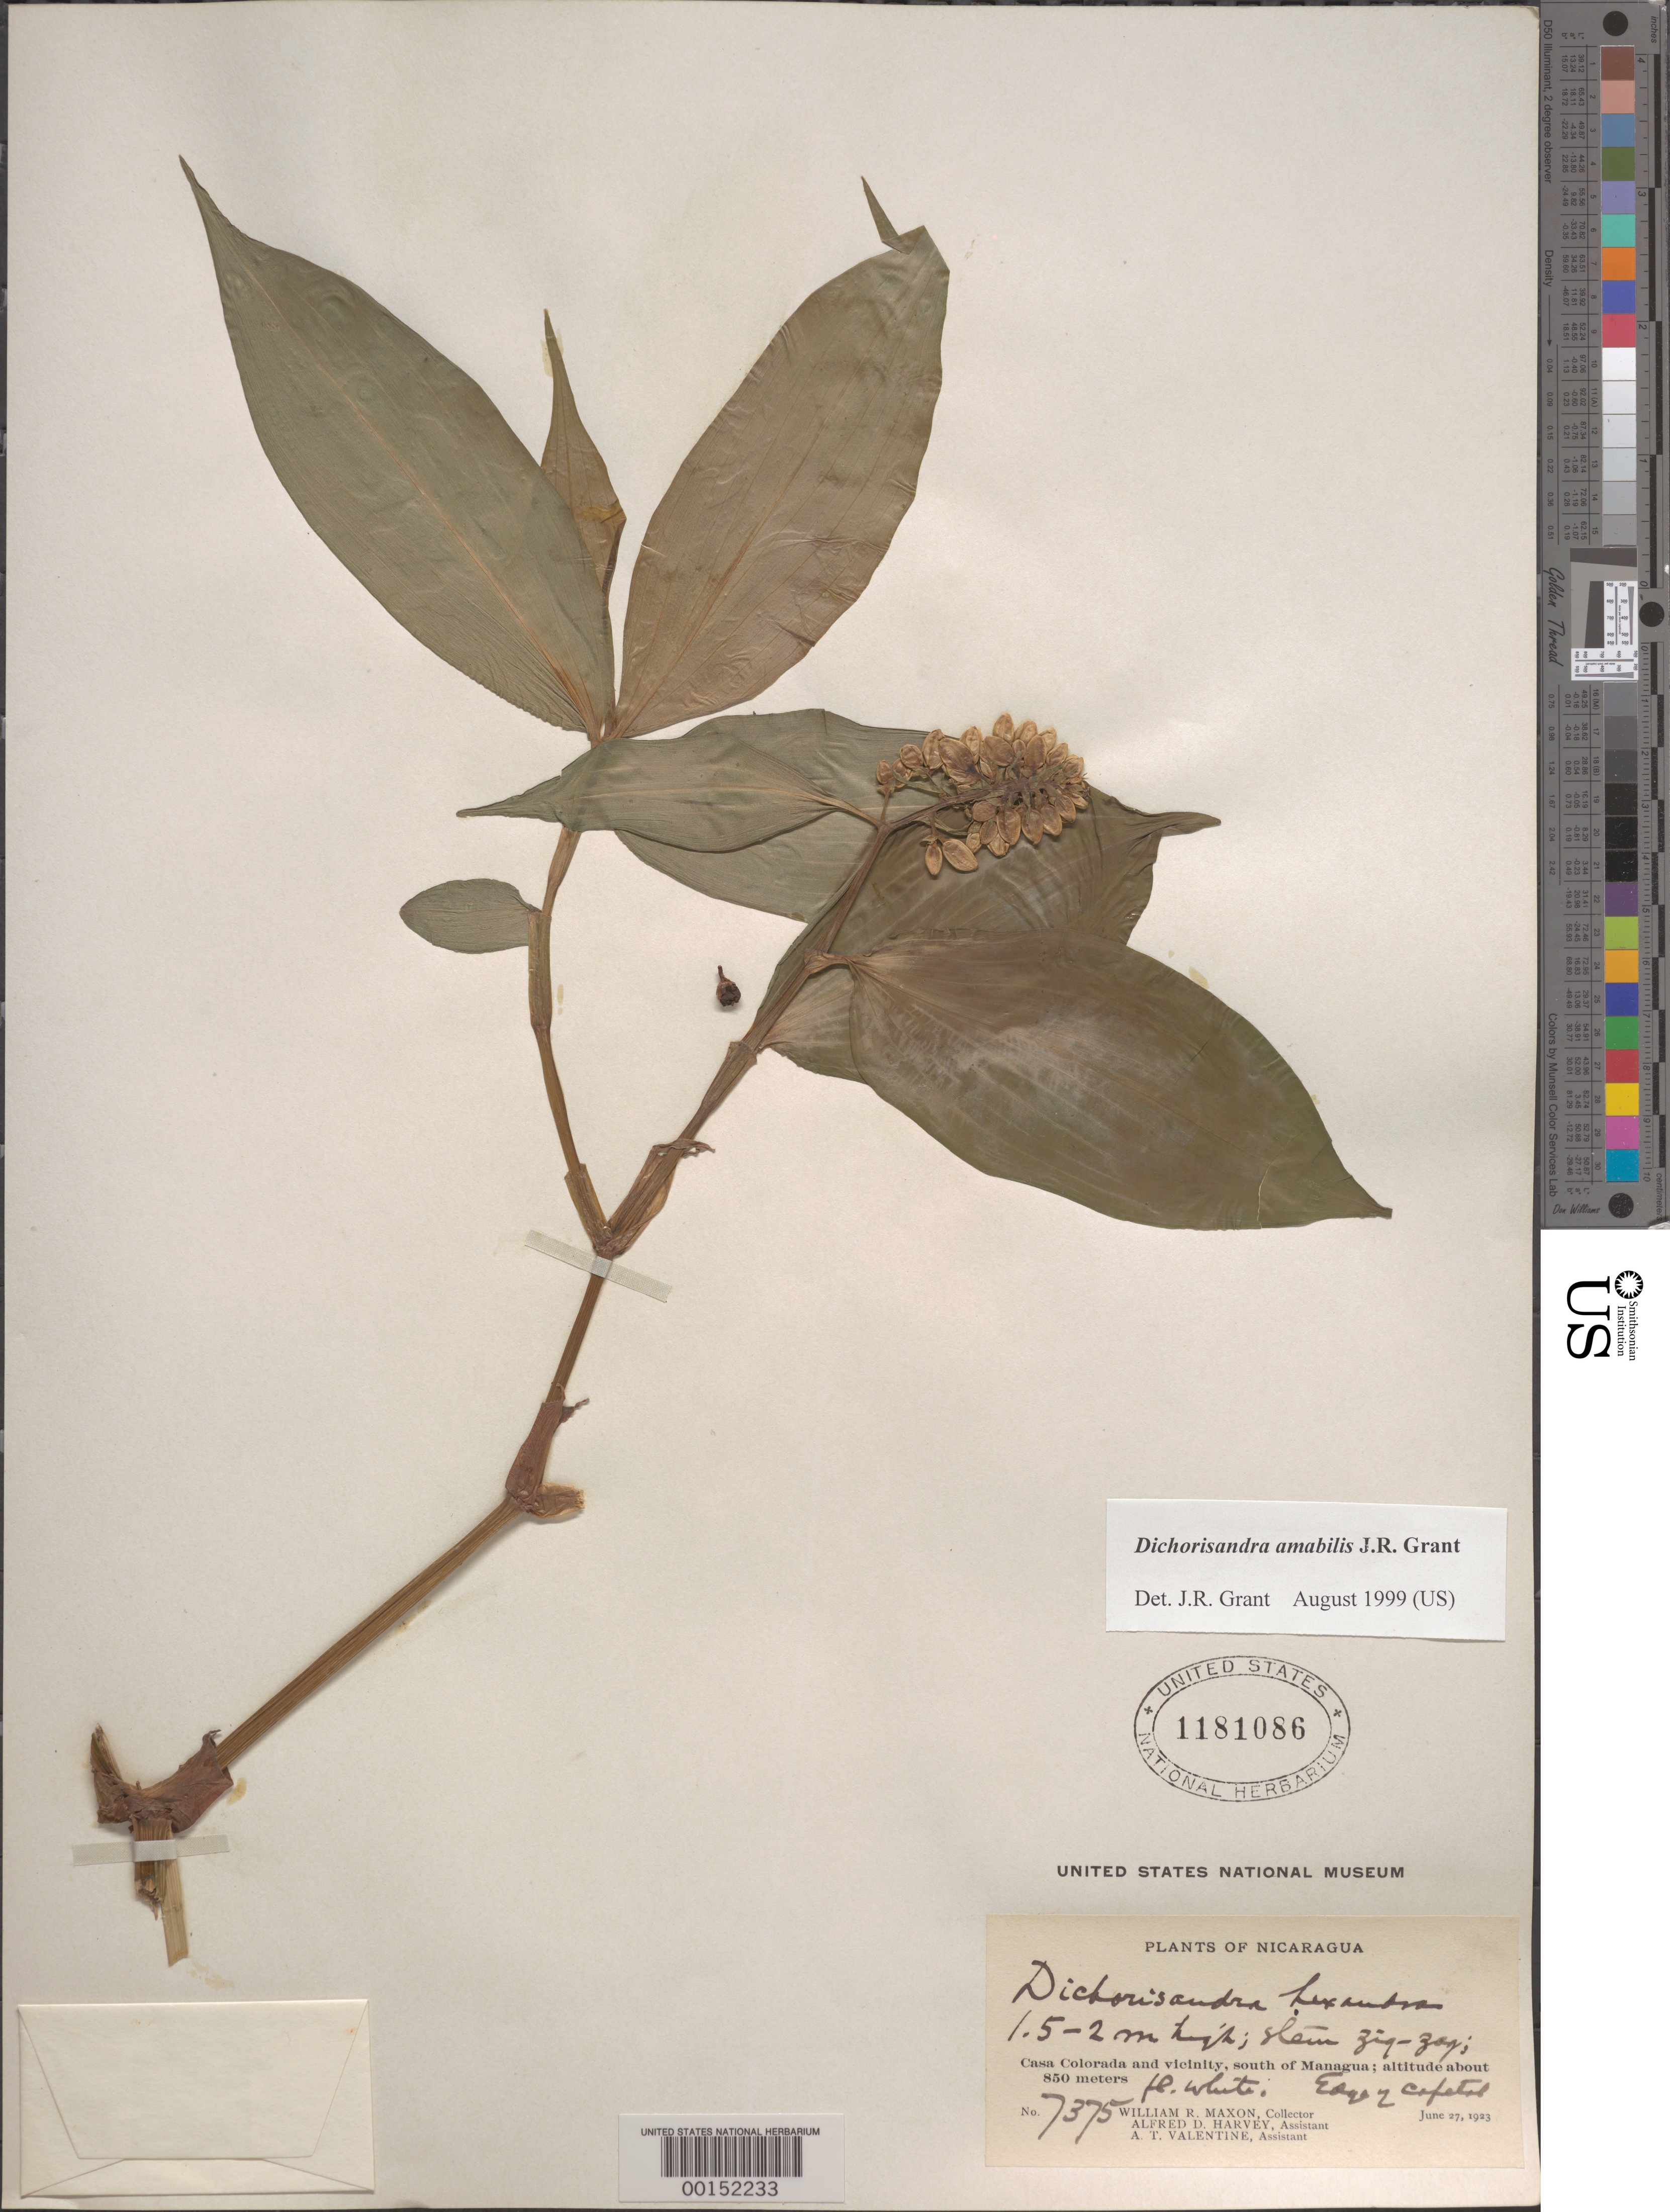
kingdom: Plantae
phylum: Tracheophyta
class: Liliopsida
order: Commelinales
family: Commelinaceae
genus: Dichorisandra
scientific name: Dichorisandra hexandra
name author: (Aubl.) Standl.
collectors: W. R. Maxon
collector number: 7375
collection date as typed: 27 Jun 1923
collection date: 1923-06-27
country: Nicaragua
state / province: Managua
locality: Casa colorado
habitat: Edge of cafetal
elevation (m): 850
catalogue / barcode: US 1181086